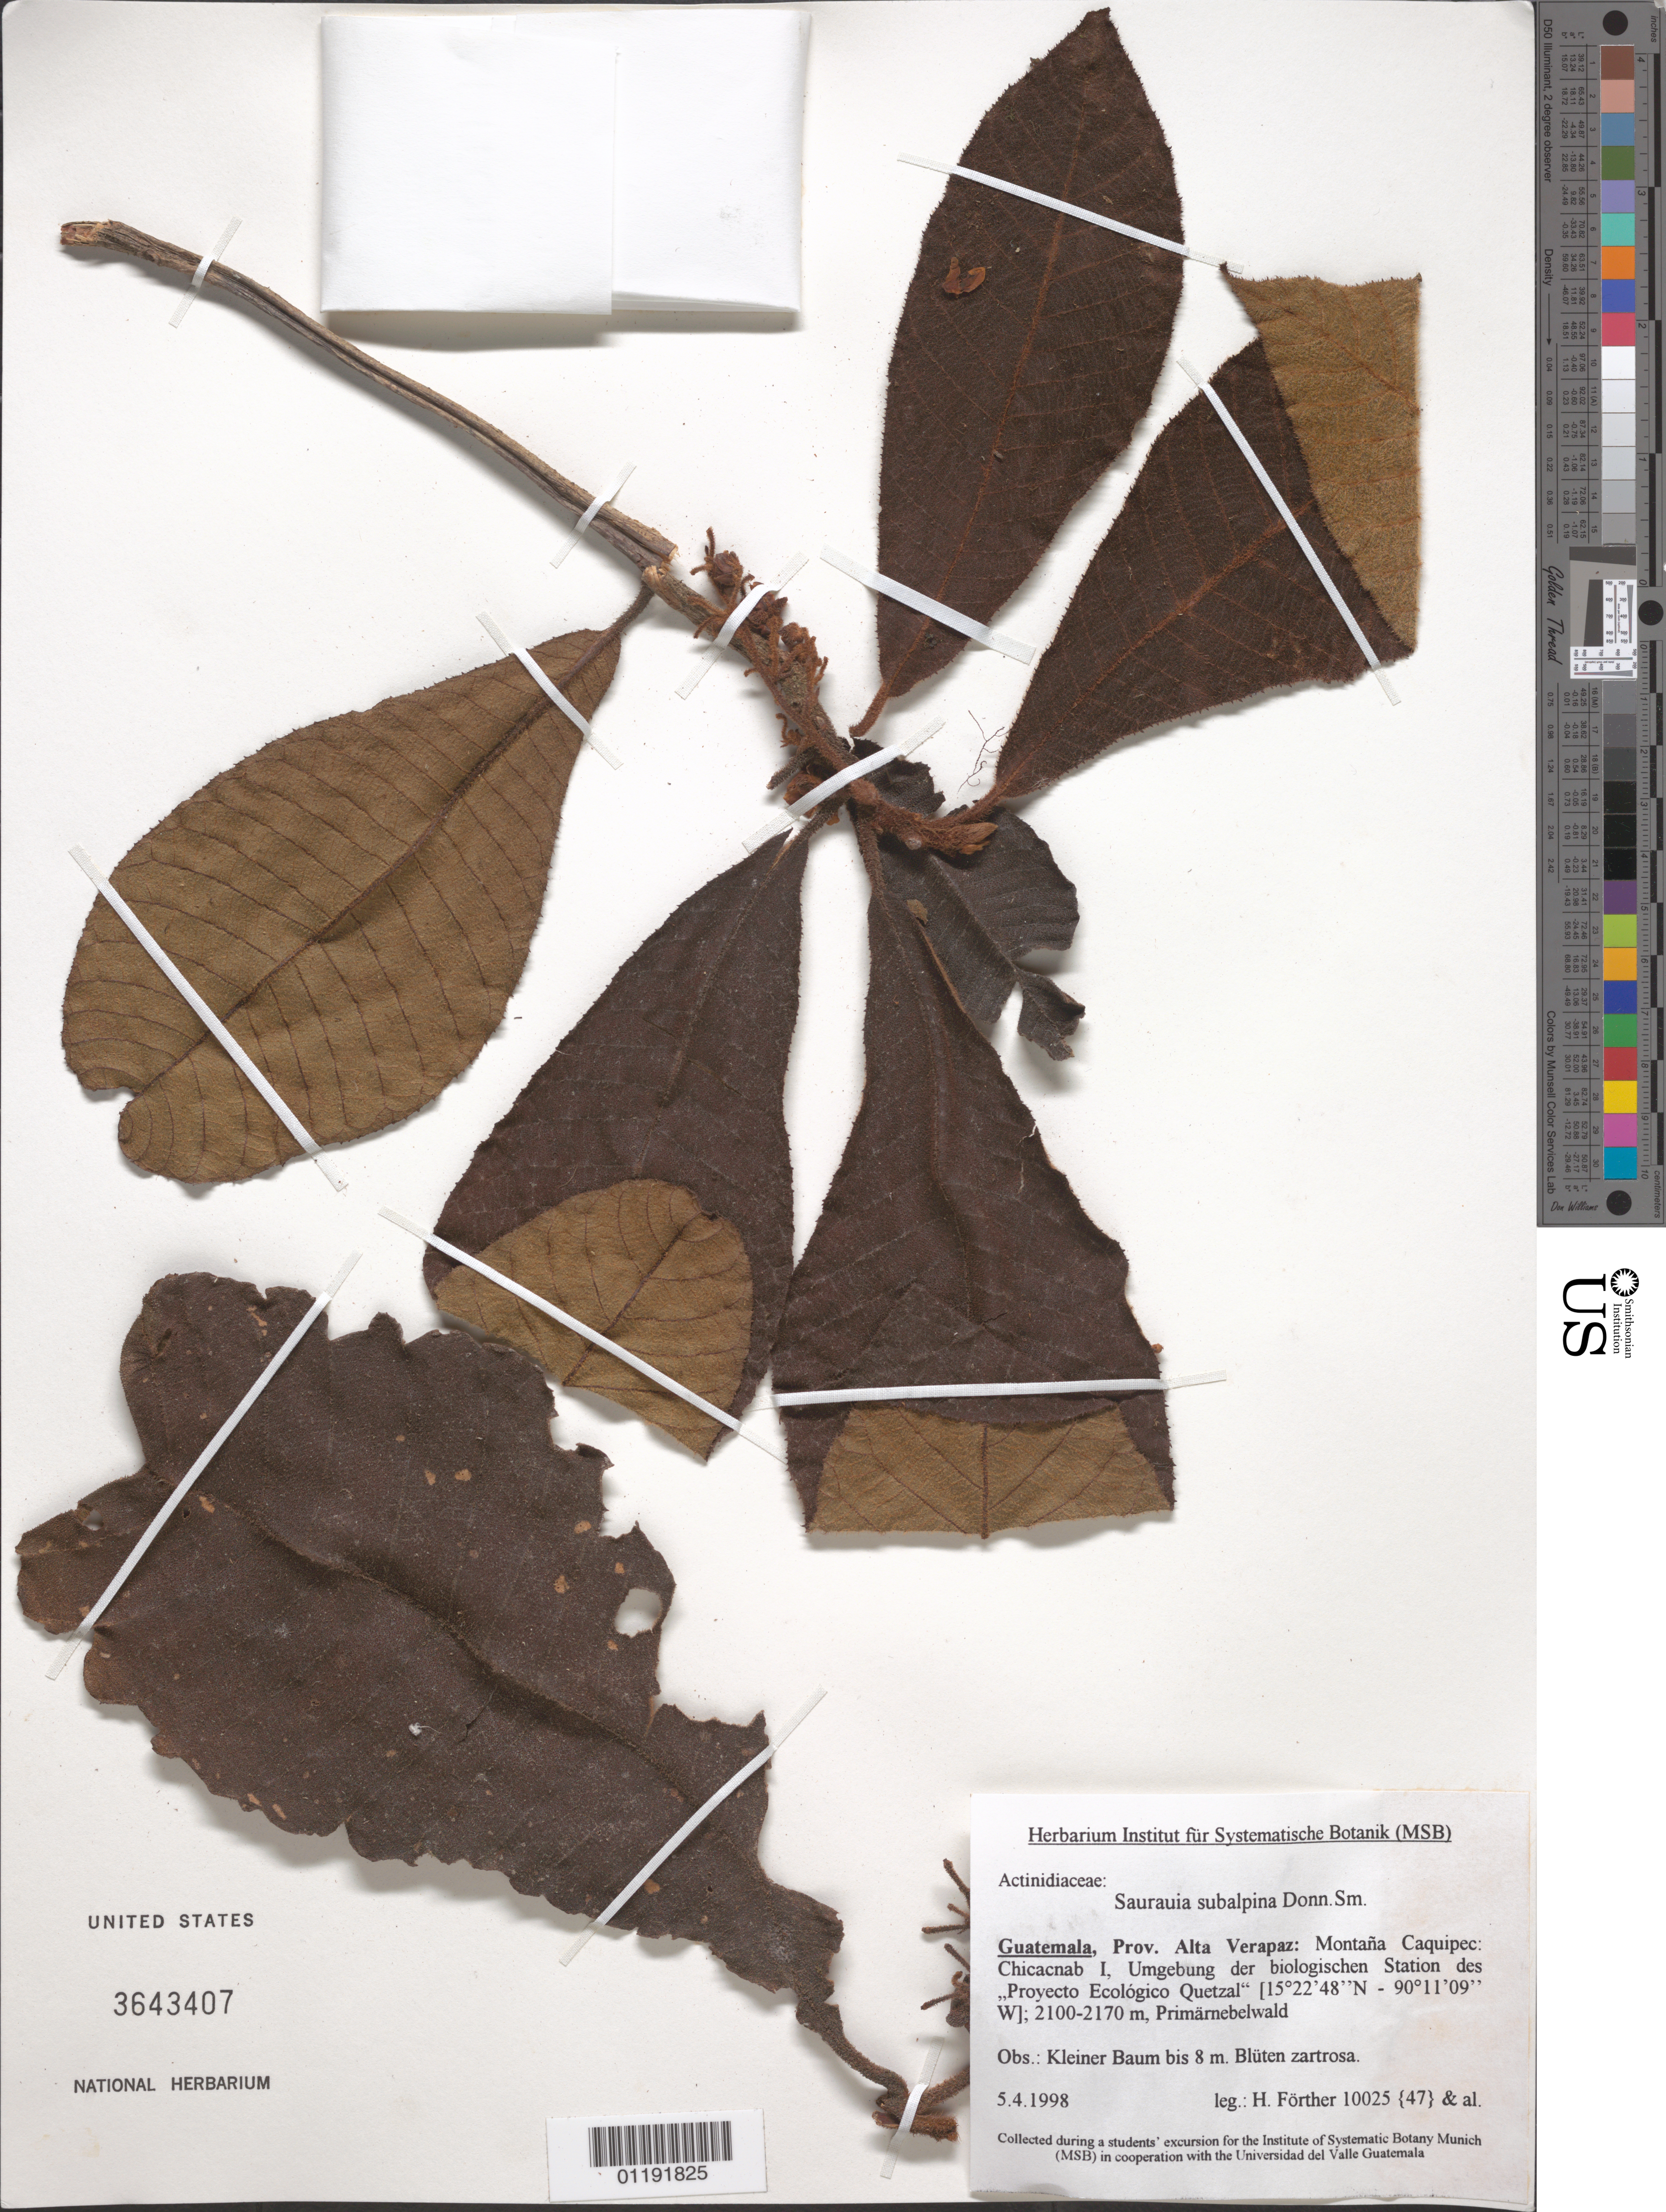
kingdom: Plantae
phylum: Tracheophyta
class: Magnoliopsida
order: Ericales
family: Actinidiaceae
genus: Saurauia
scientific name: Saurauia subalpina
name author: Donn. Sm.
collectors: H. Fôrther et al.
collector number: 10025 {47}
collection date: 1998-04-05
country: Guatemala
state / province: Alta Verapaz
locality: Montana Caquipec, Chicacnab, vicinity of Biological Station of the Quetzal Ecology Project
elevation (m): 2100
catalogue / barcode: US 3643407